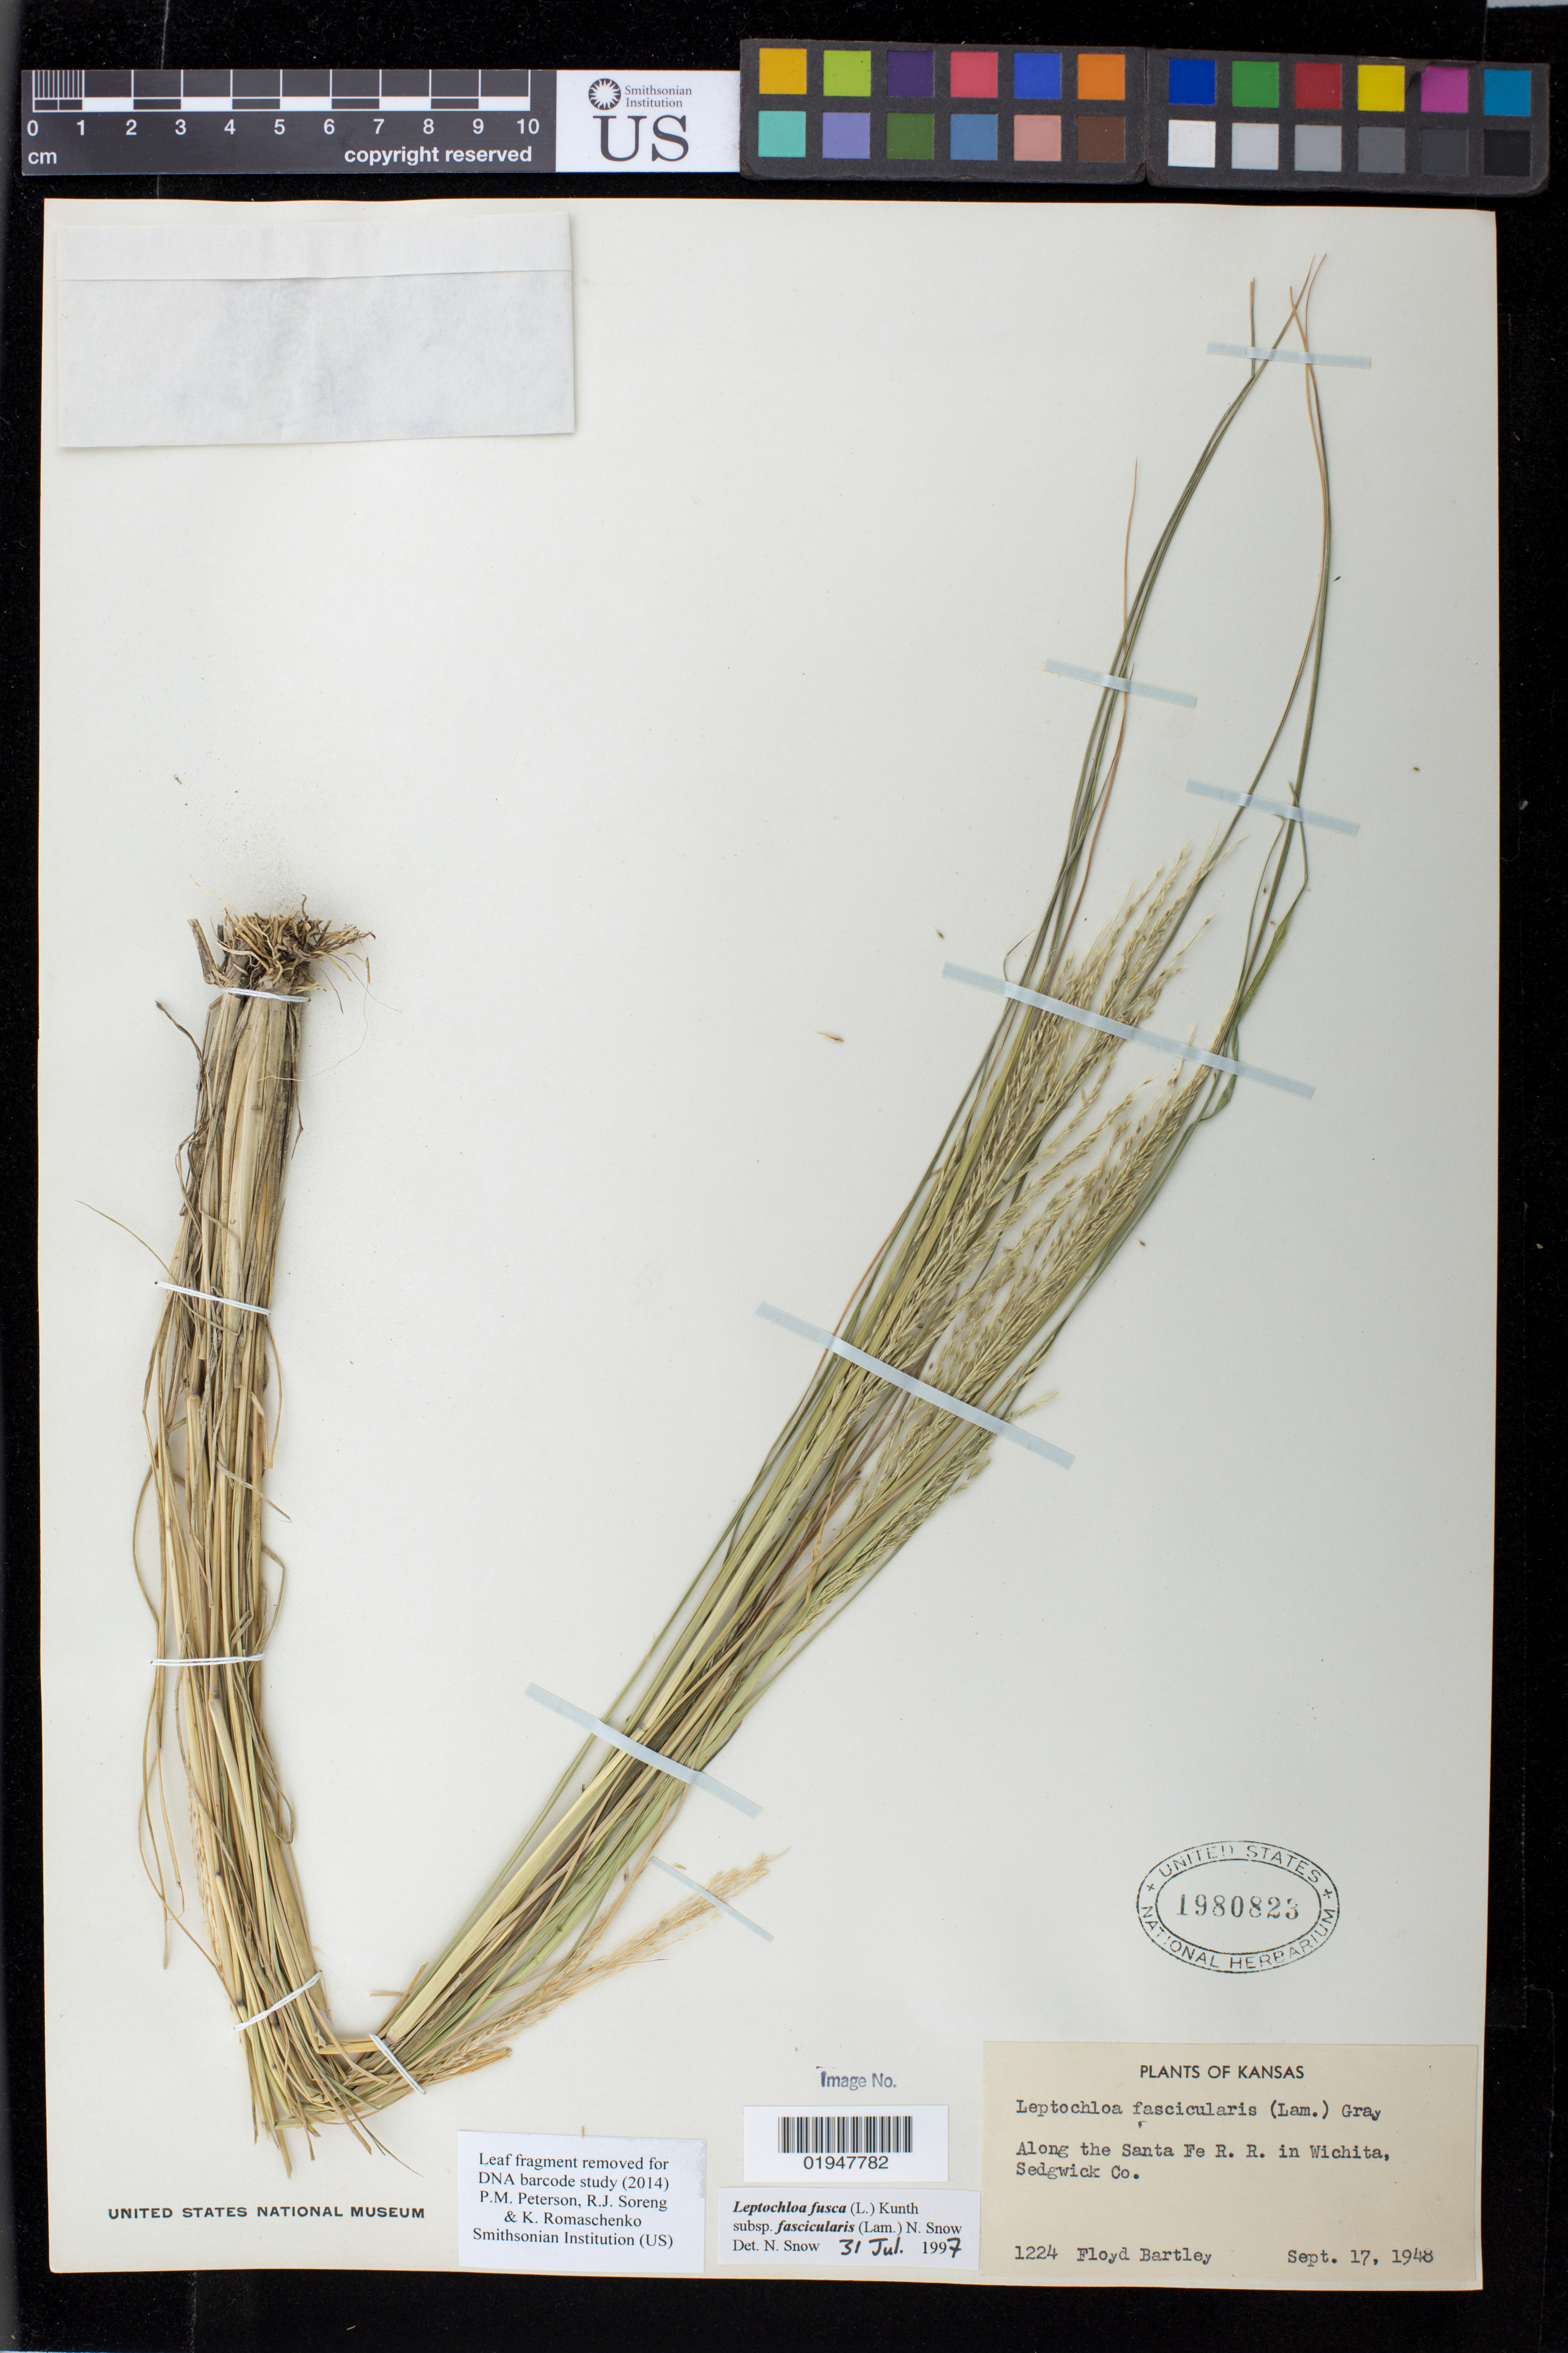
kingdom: Plantae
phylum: Tracheophyta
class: Liliopsida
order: Poales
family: Poaceae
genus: Leptochloa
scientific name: Leptochloa fusca subsp. fascicularis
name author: (Lam.) N. Snow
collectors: F. Bartley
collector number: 1224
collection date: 1948-09-17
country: United States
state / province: Kansas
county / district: Sedgwick County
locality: Along the Santa Fe R. R. in Wichita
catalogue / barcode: US 1980823